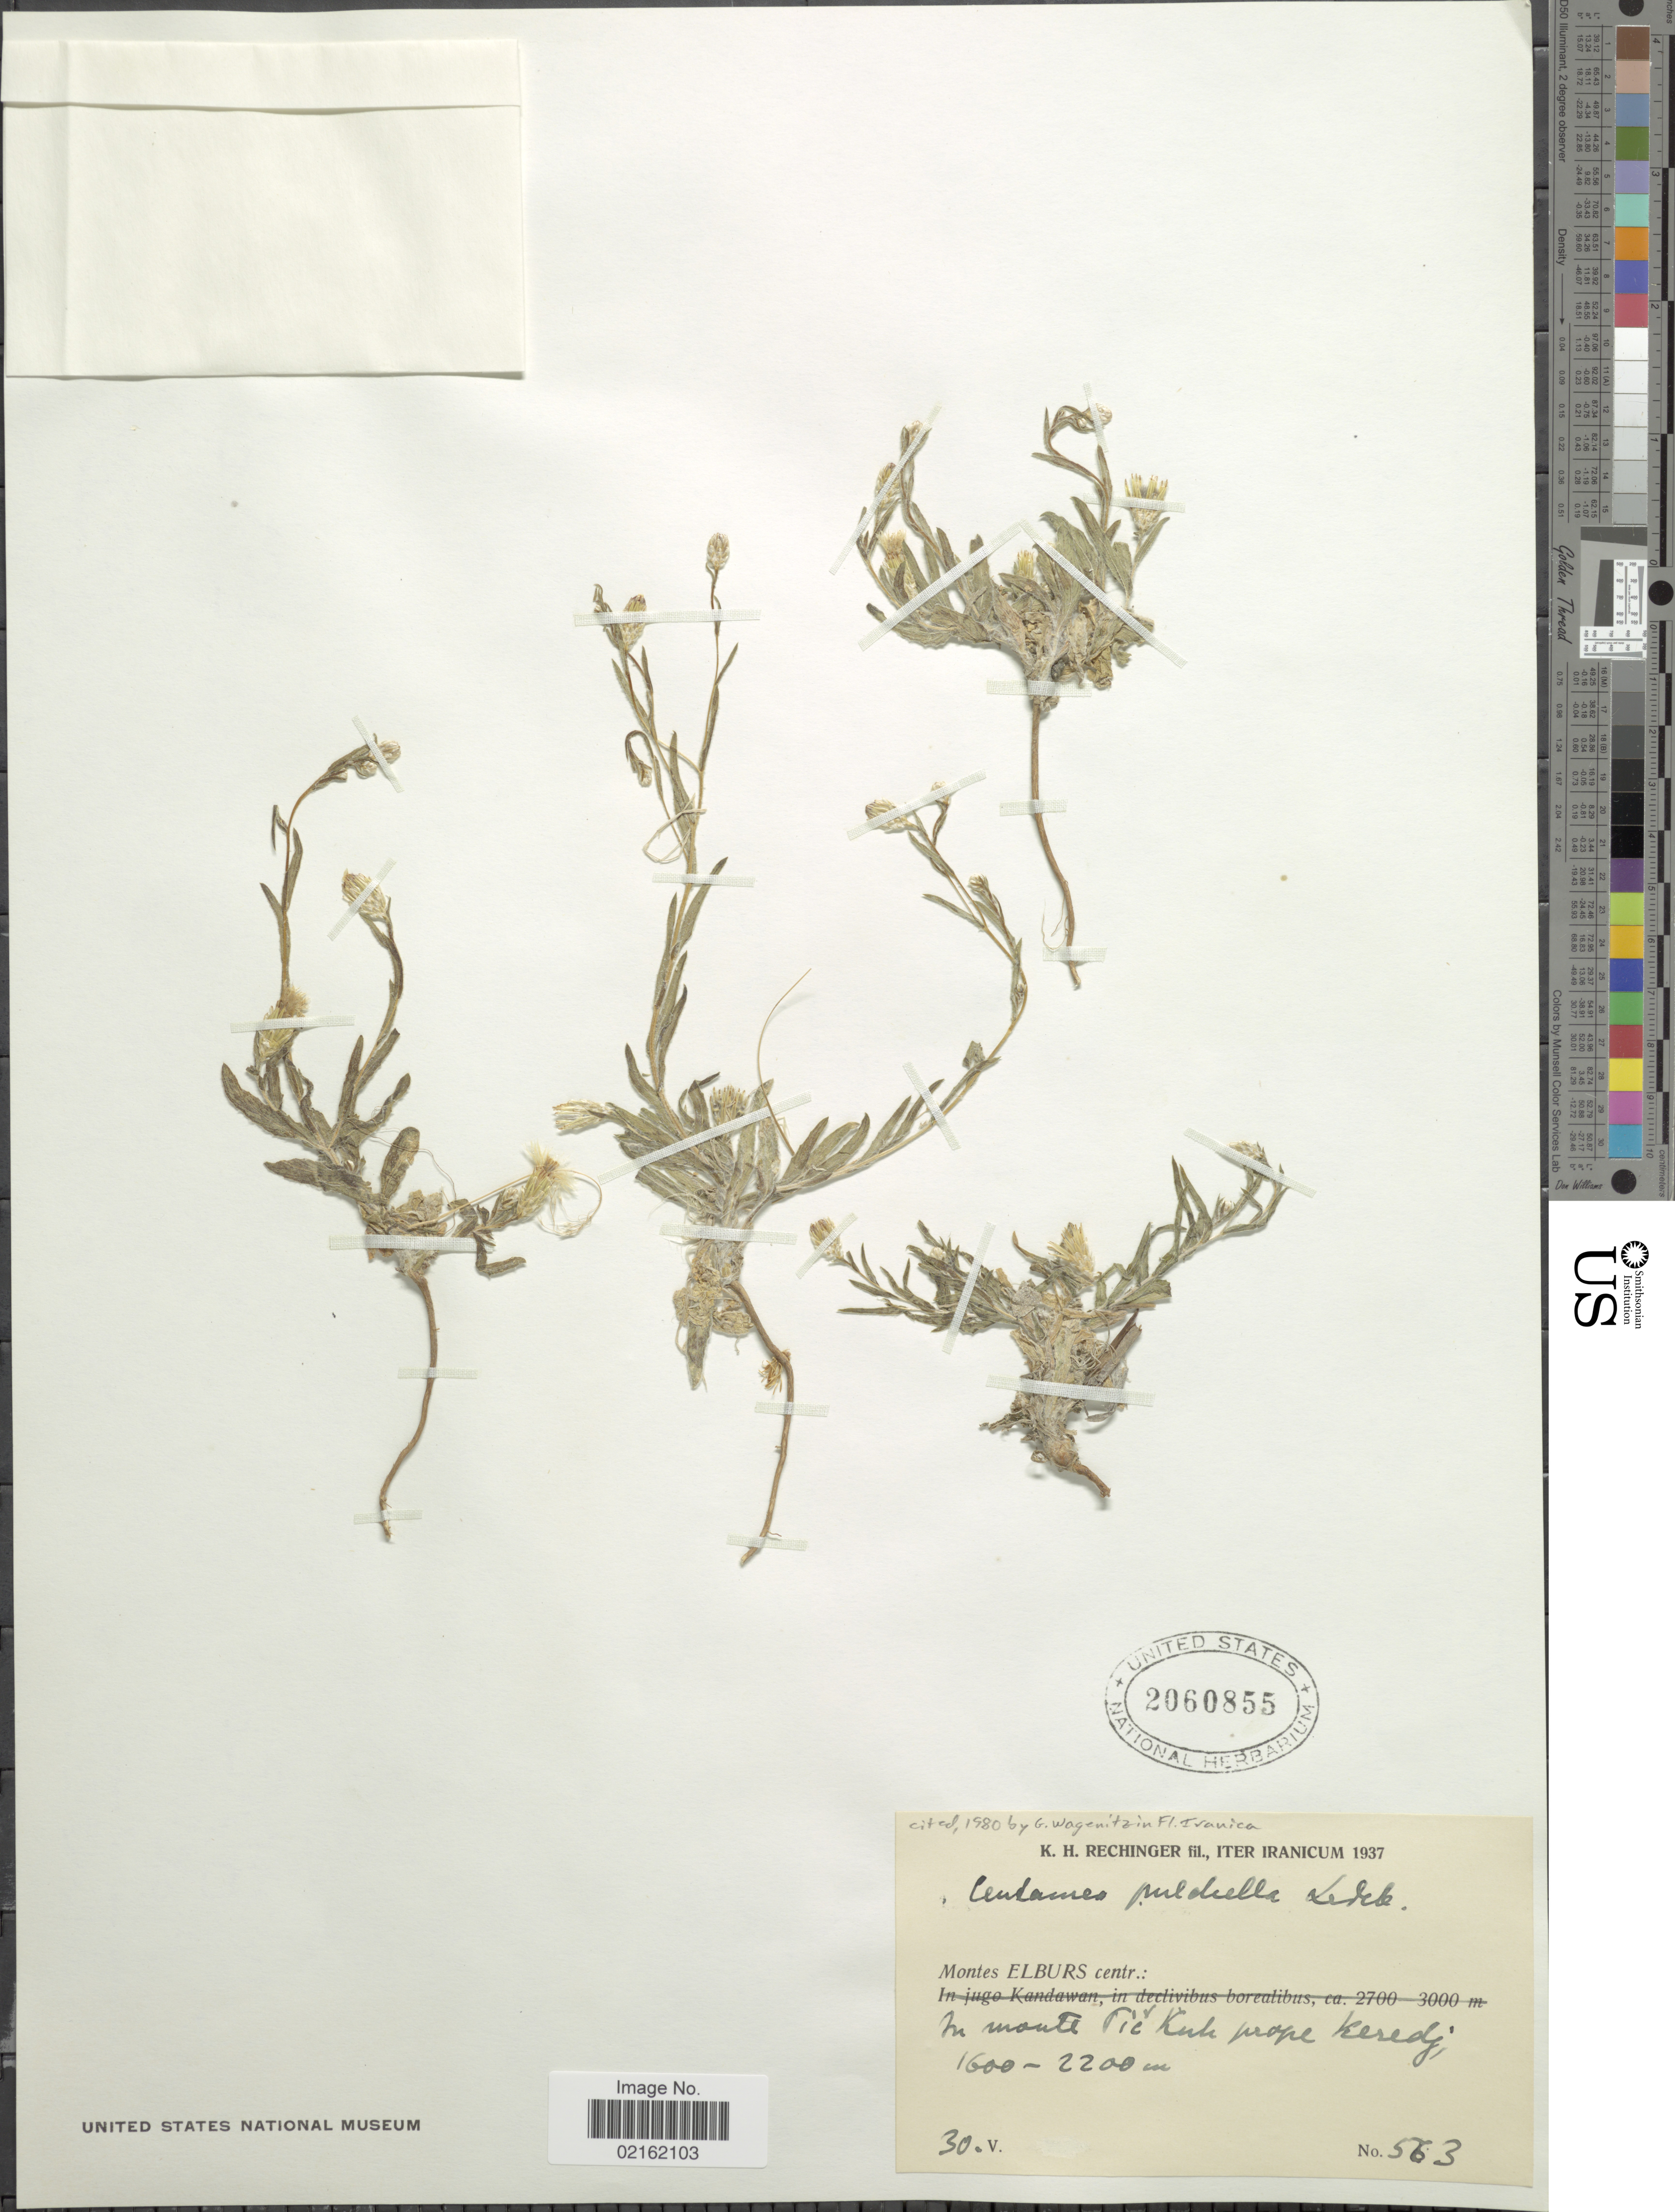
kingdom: Plantae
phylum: Tracheophyta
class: Magnoliopsida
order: Asterales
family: Asteraceae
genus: Centaurea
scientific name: Centaurea pulchella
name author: Ledeb.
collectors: K. H. Rechinger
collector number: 563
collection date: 1937-05-30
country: Iran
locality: Montes Elburs centr: In Monte tie Kuk prope Keredj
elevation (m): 1600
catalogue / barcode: US 2060855